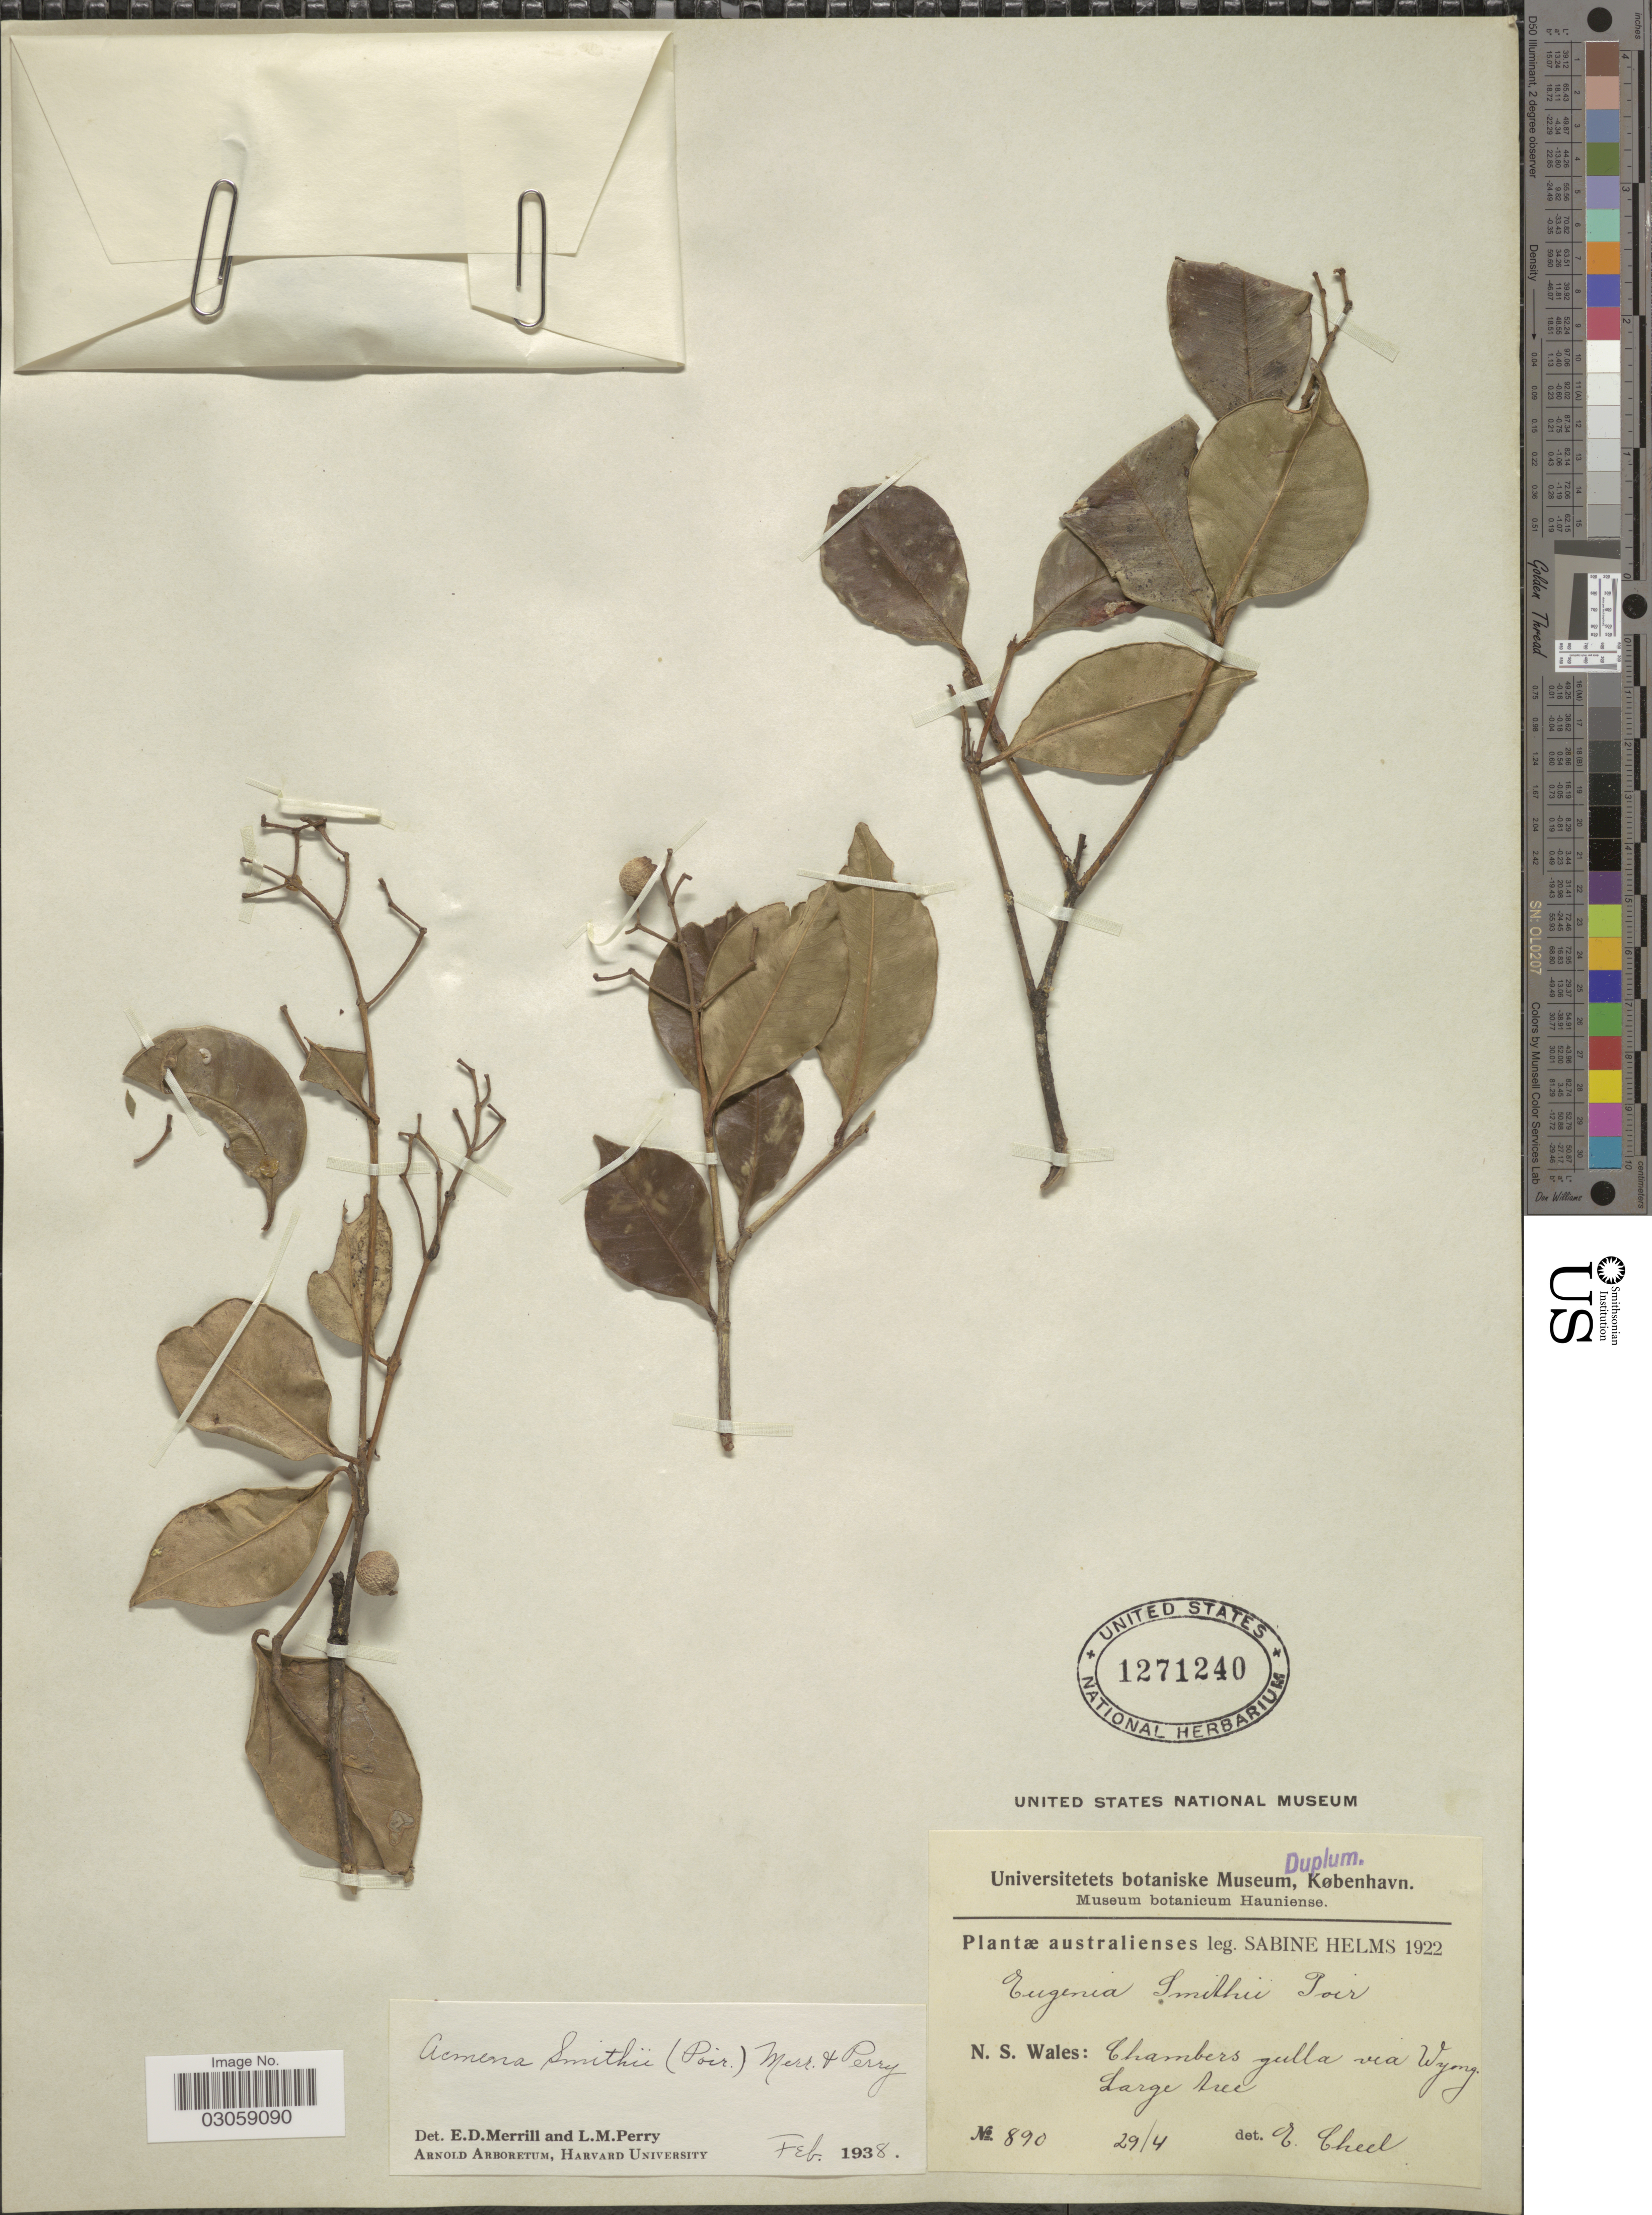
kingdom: Plantae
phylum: Tracheophyta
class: Magnoliopsida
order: Myrtales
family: Myrtaceae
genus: Syzygium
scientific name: Syzygium smithii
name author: (Poir.) Nied.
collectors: S. Helms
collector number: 890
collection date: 1922-04-29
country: Australia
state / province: New South Wales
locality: Chambers gulla via Wyong.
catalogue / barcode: US 1271240